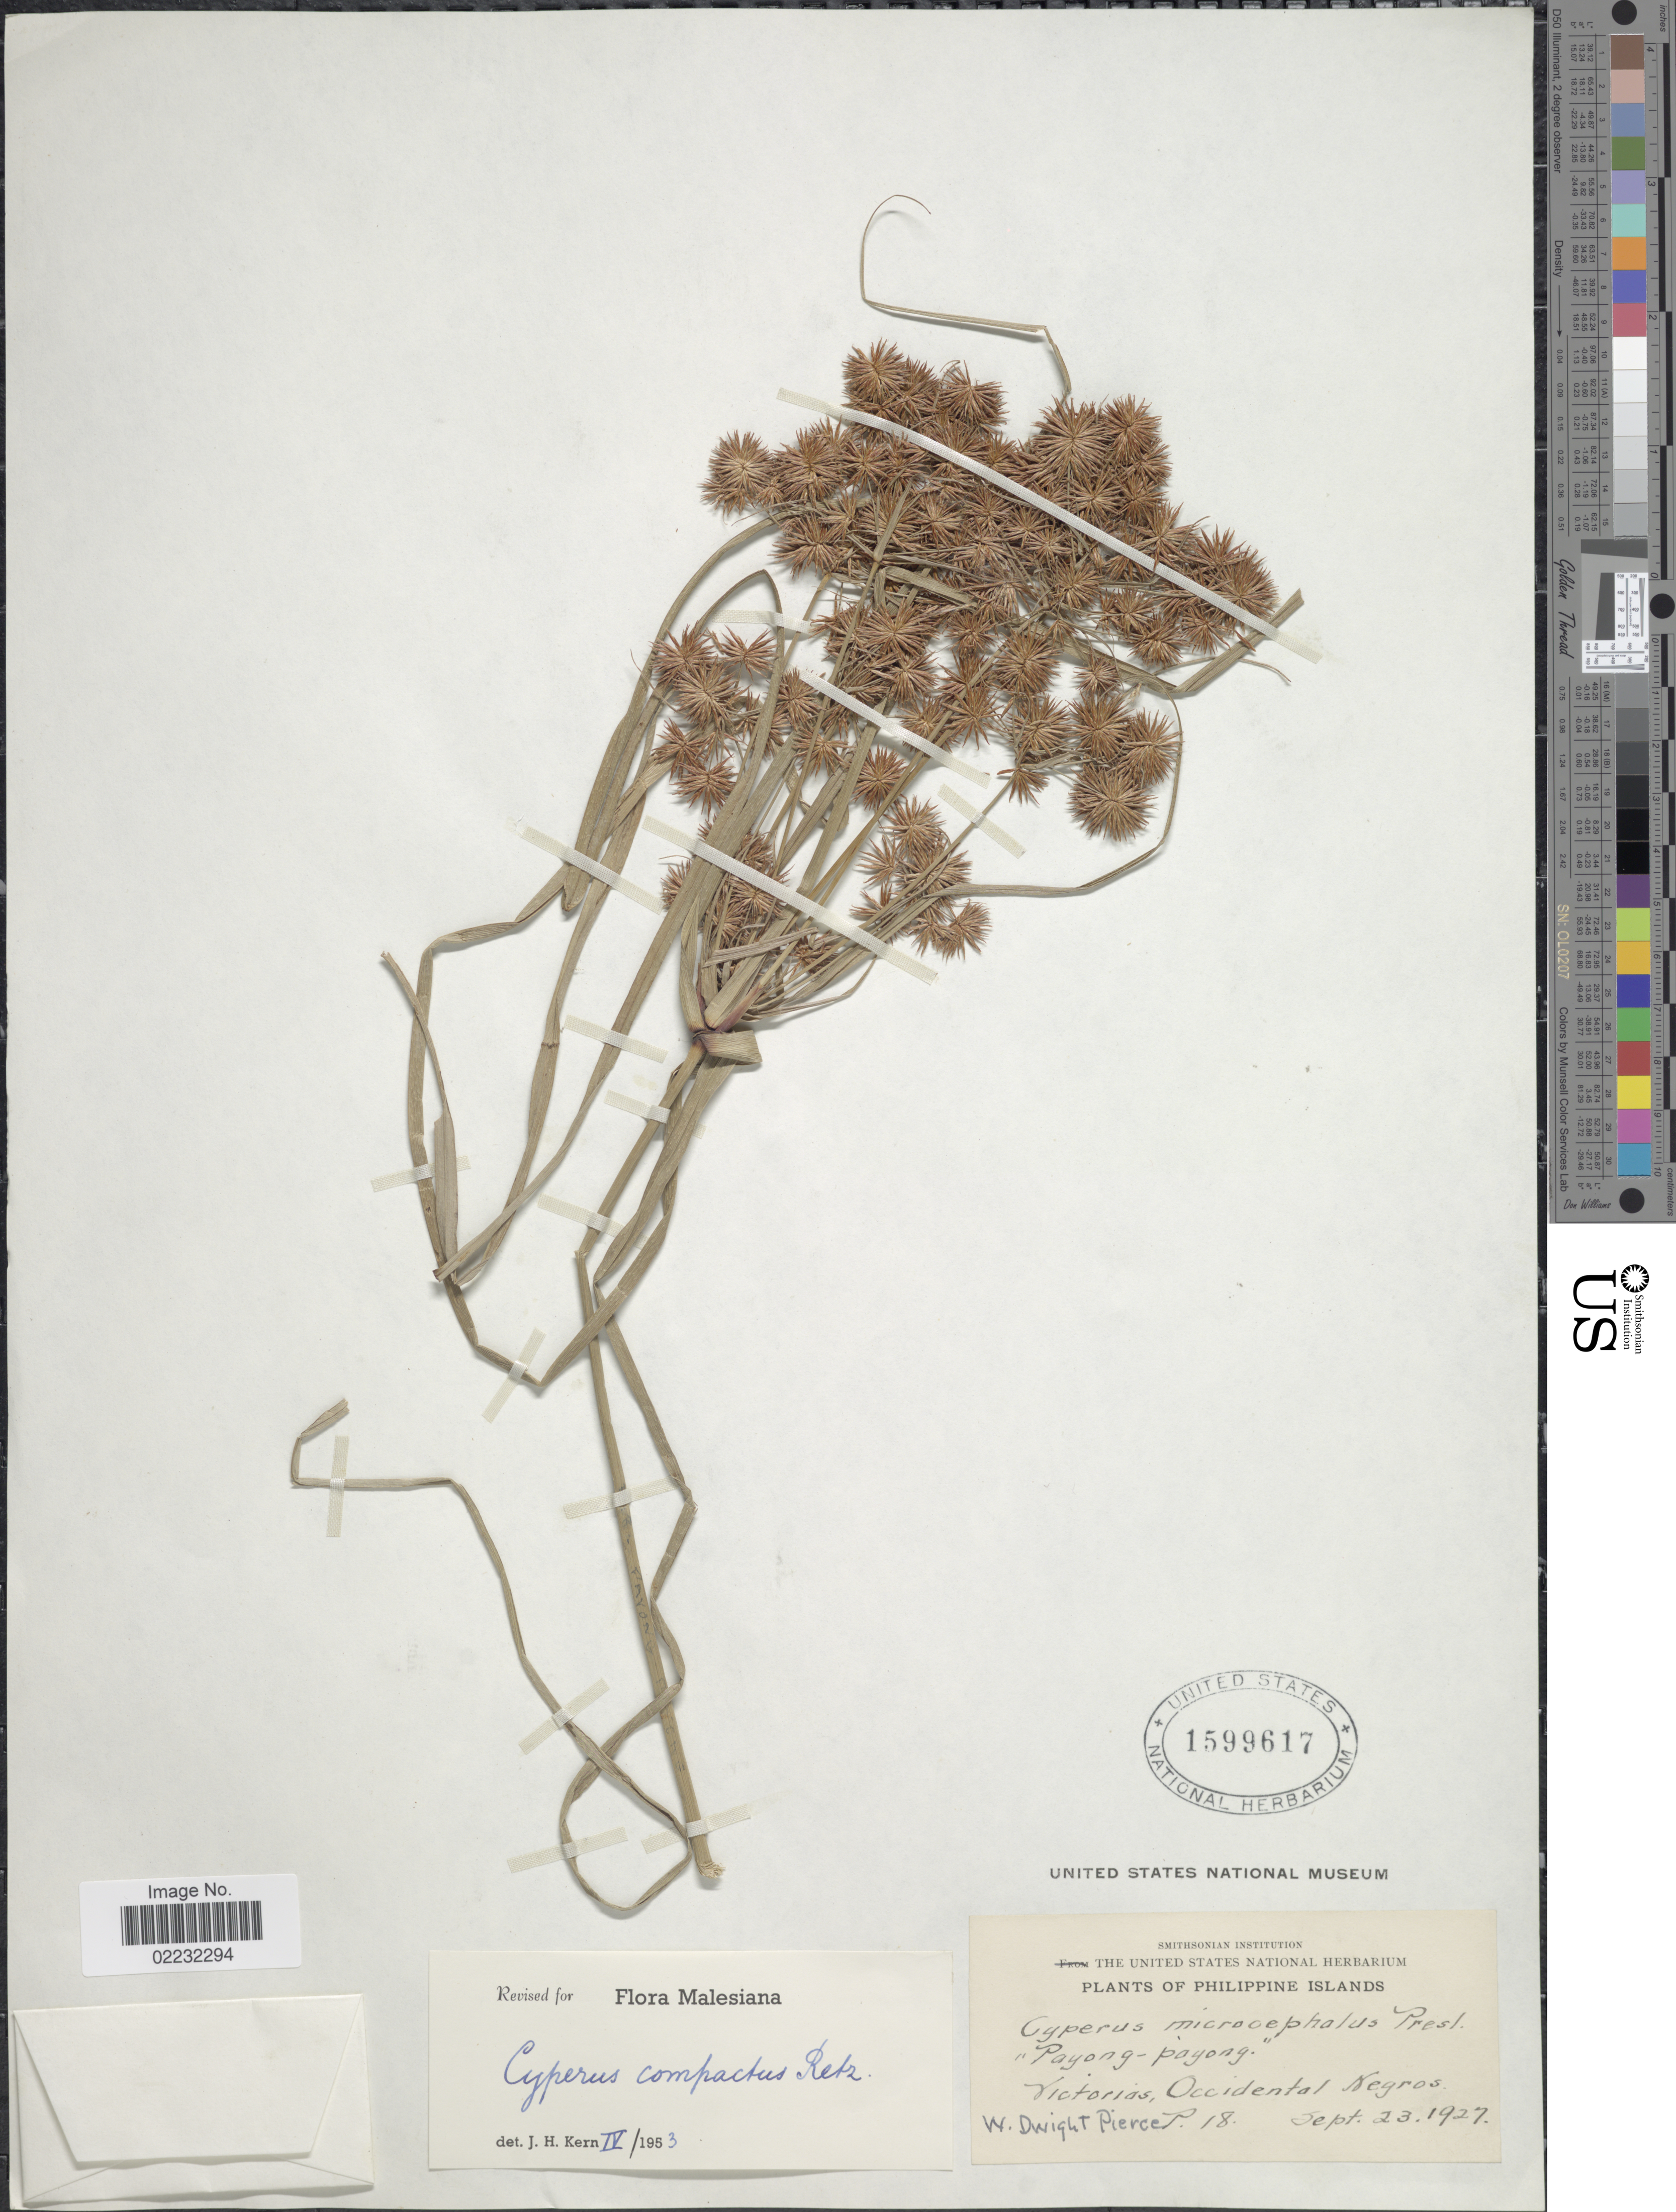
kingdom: Plantae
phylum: Tracheophyta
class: Liliopsida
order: Poales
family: Cyperaceae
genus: Cyperus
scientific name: Cyperus compactus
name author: Retz.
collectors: W. Pierce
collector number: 18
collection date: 1927-09-23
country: Philippines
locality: Philippine Islands, Victorias, Occidental Negros.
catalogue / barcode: US 1599617